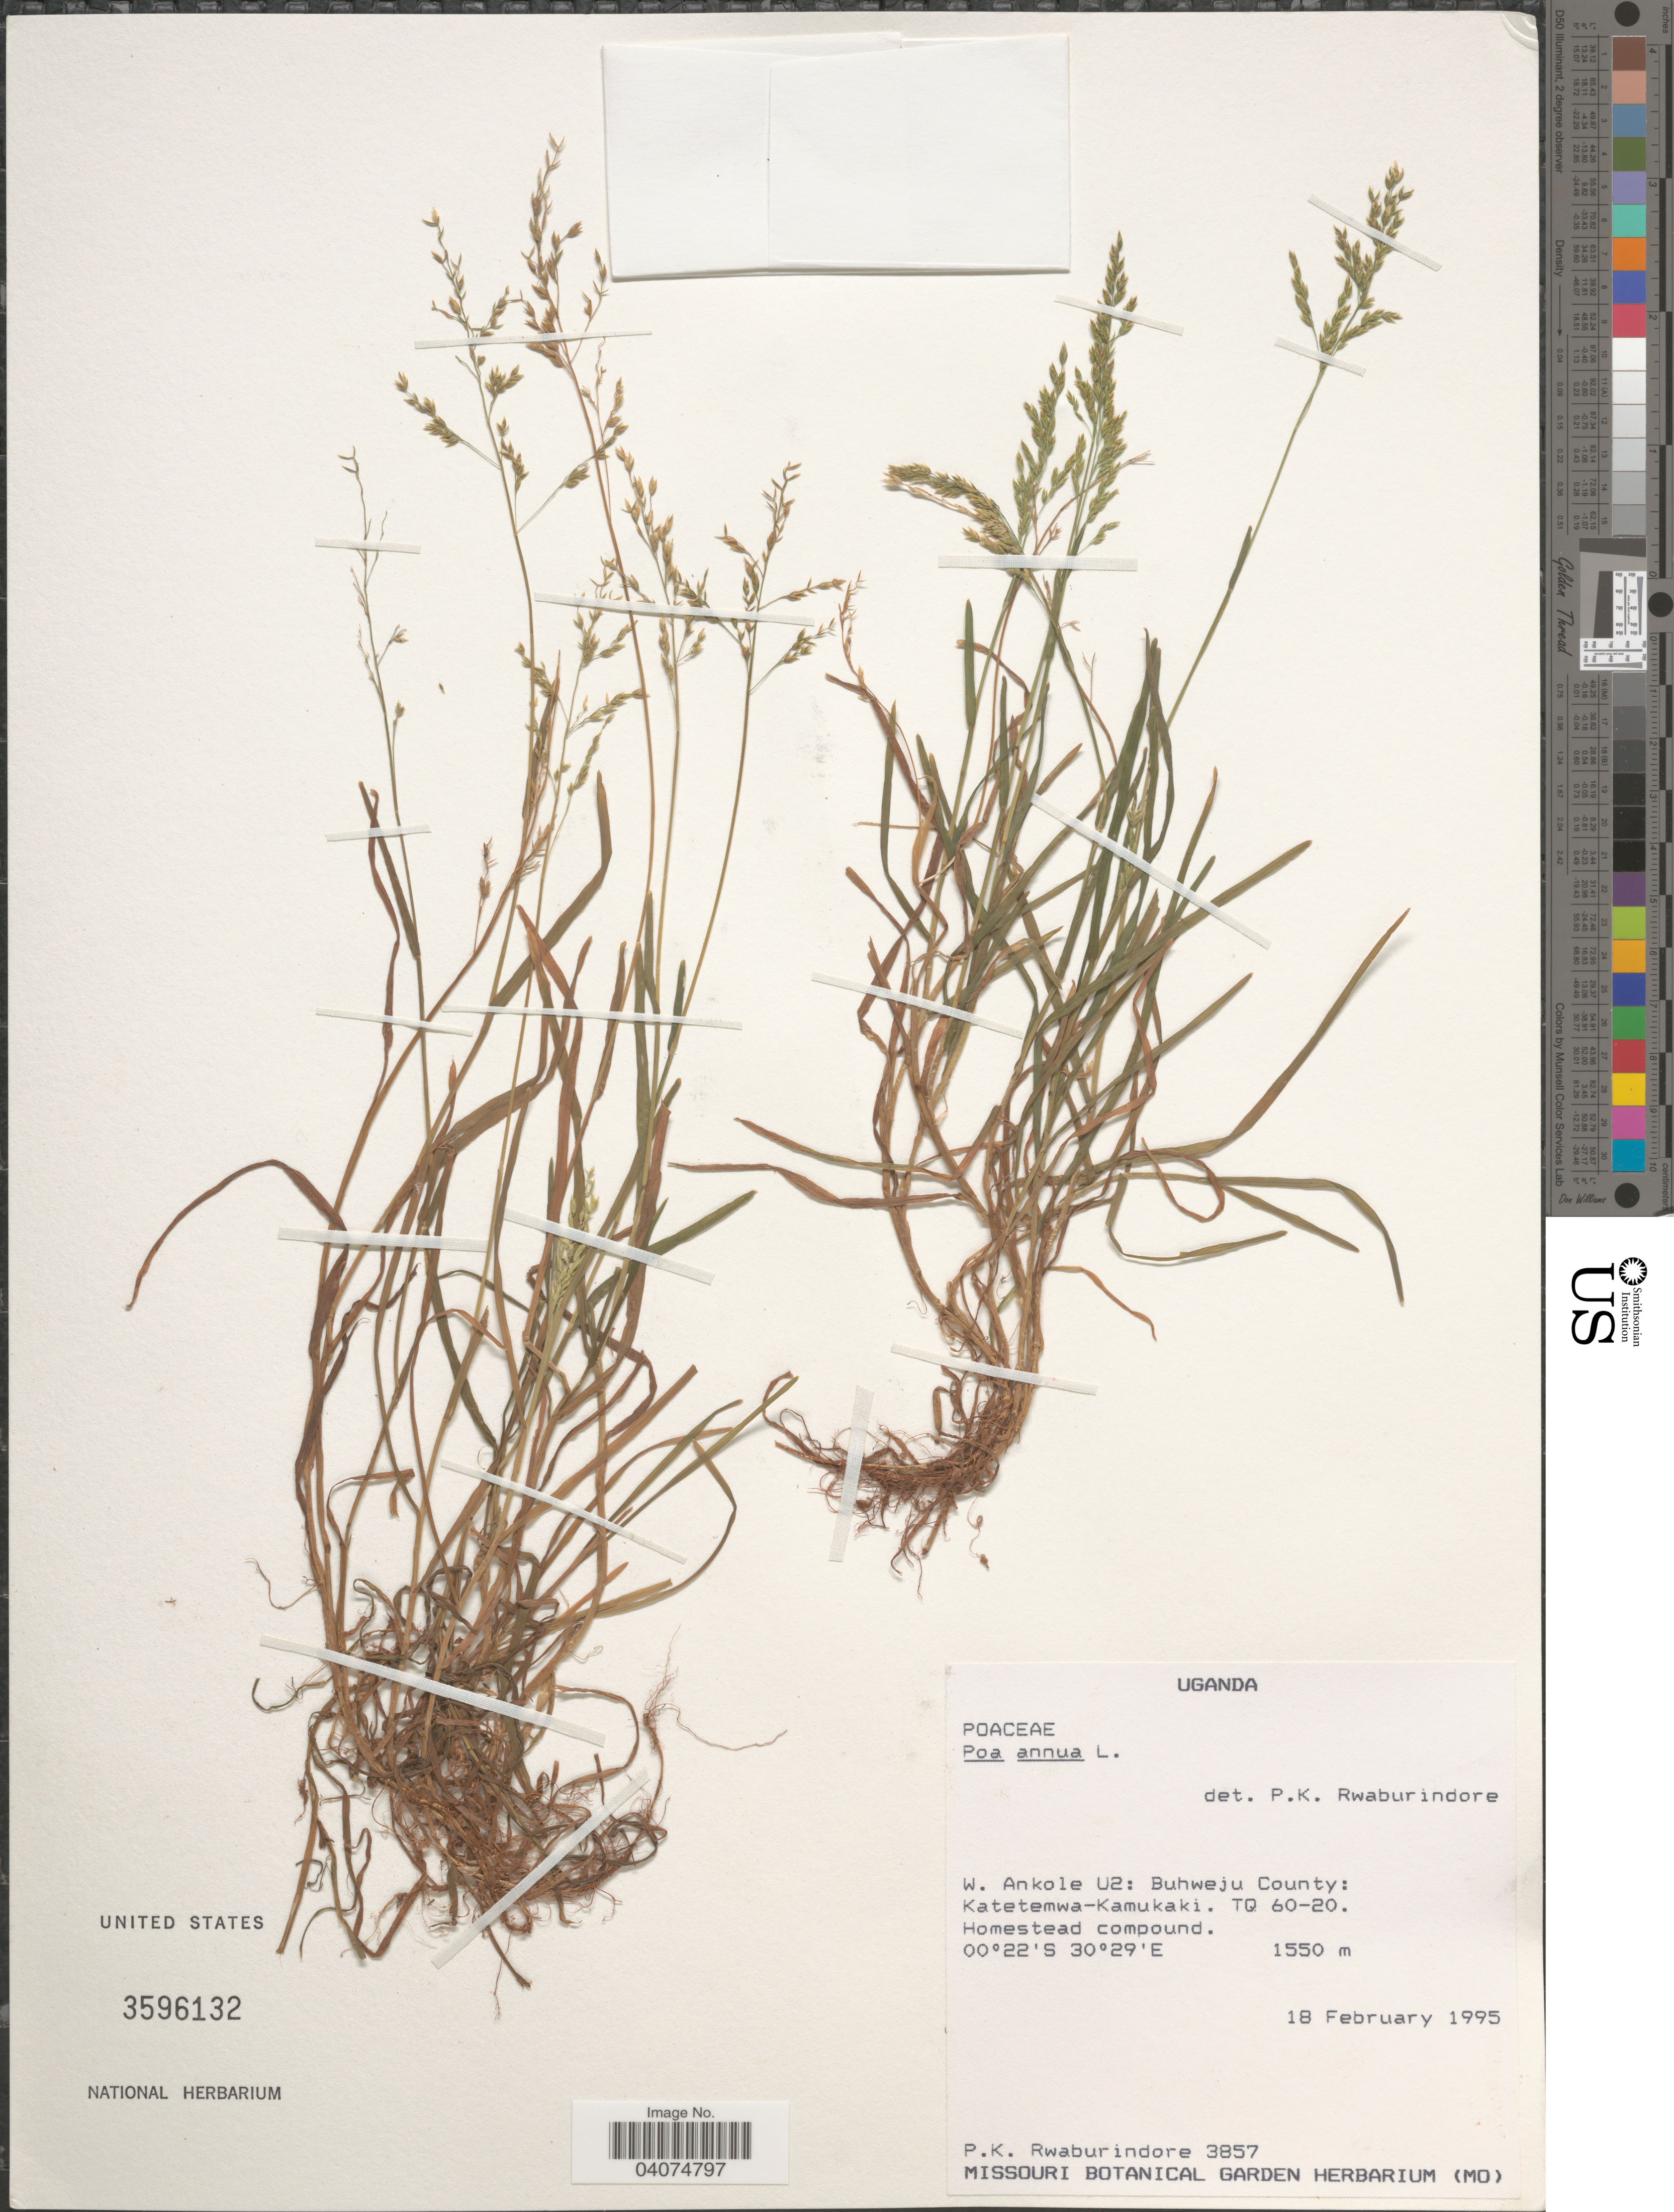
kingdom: Plantae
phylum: Tracheophyta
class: Liliopsida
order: Poales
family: Poaceae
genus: Poa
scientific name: Poa annua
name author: L.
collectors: P. Rwaburindore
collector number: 3857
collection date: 1995-02-18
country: Uganda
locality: W. Ankole U2: Buhweju County: Katetemwa-Kamukaki. TQ 60-20. Homestead compound.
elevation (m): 1550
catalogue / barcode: US 3596132